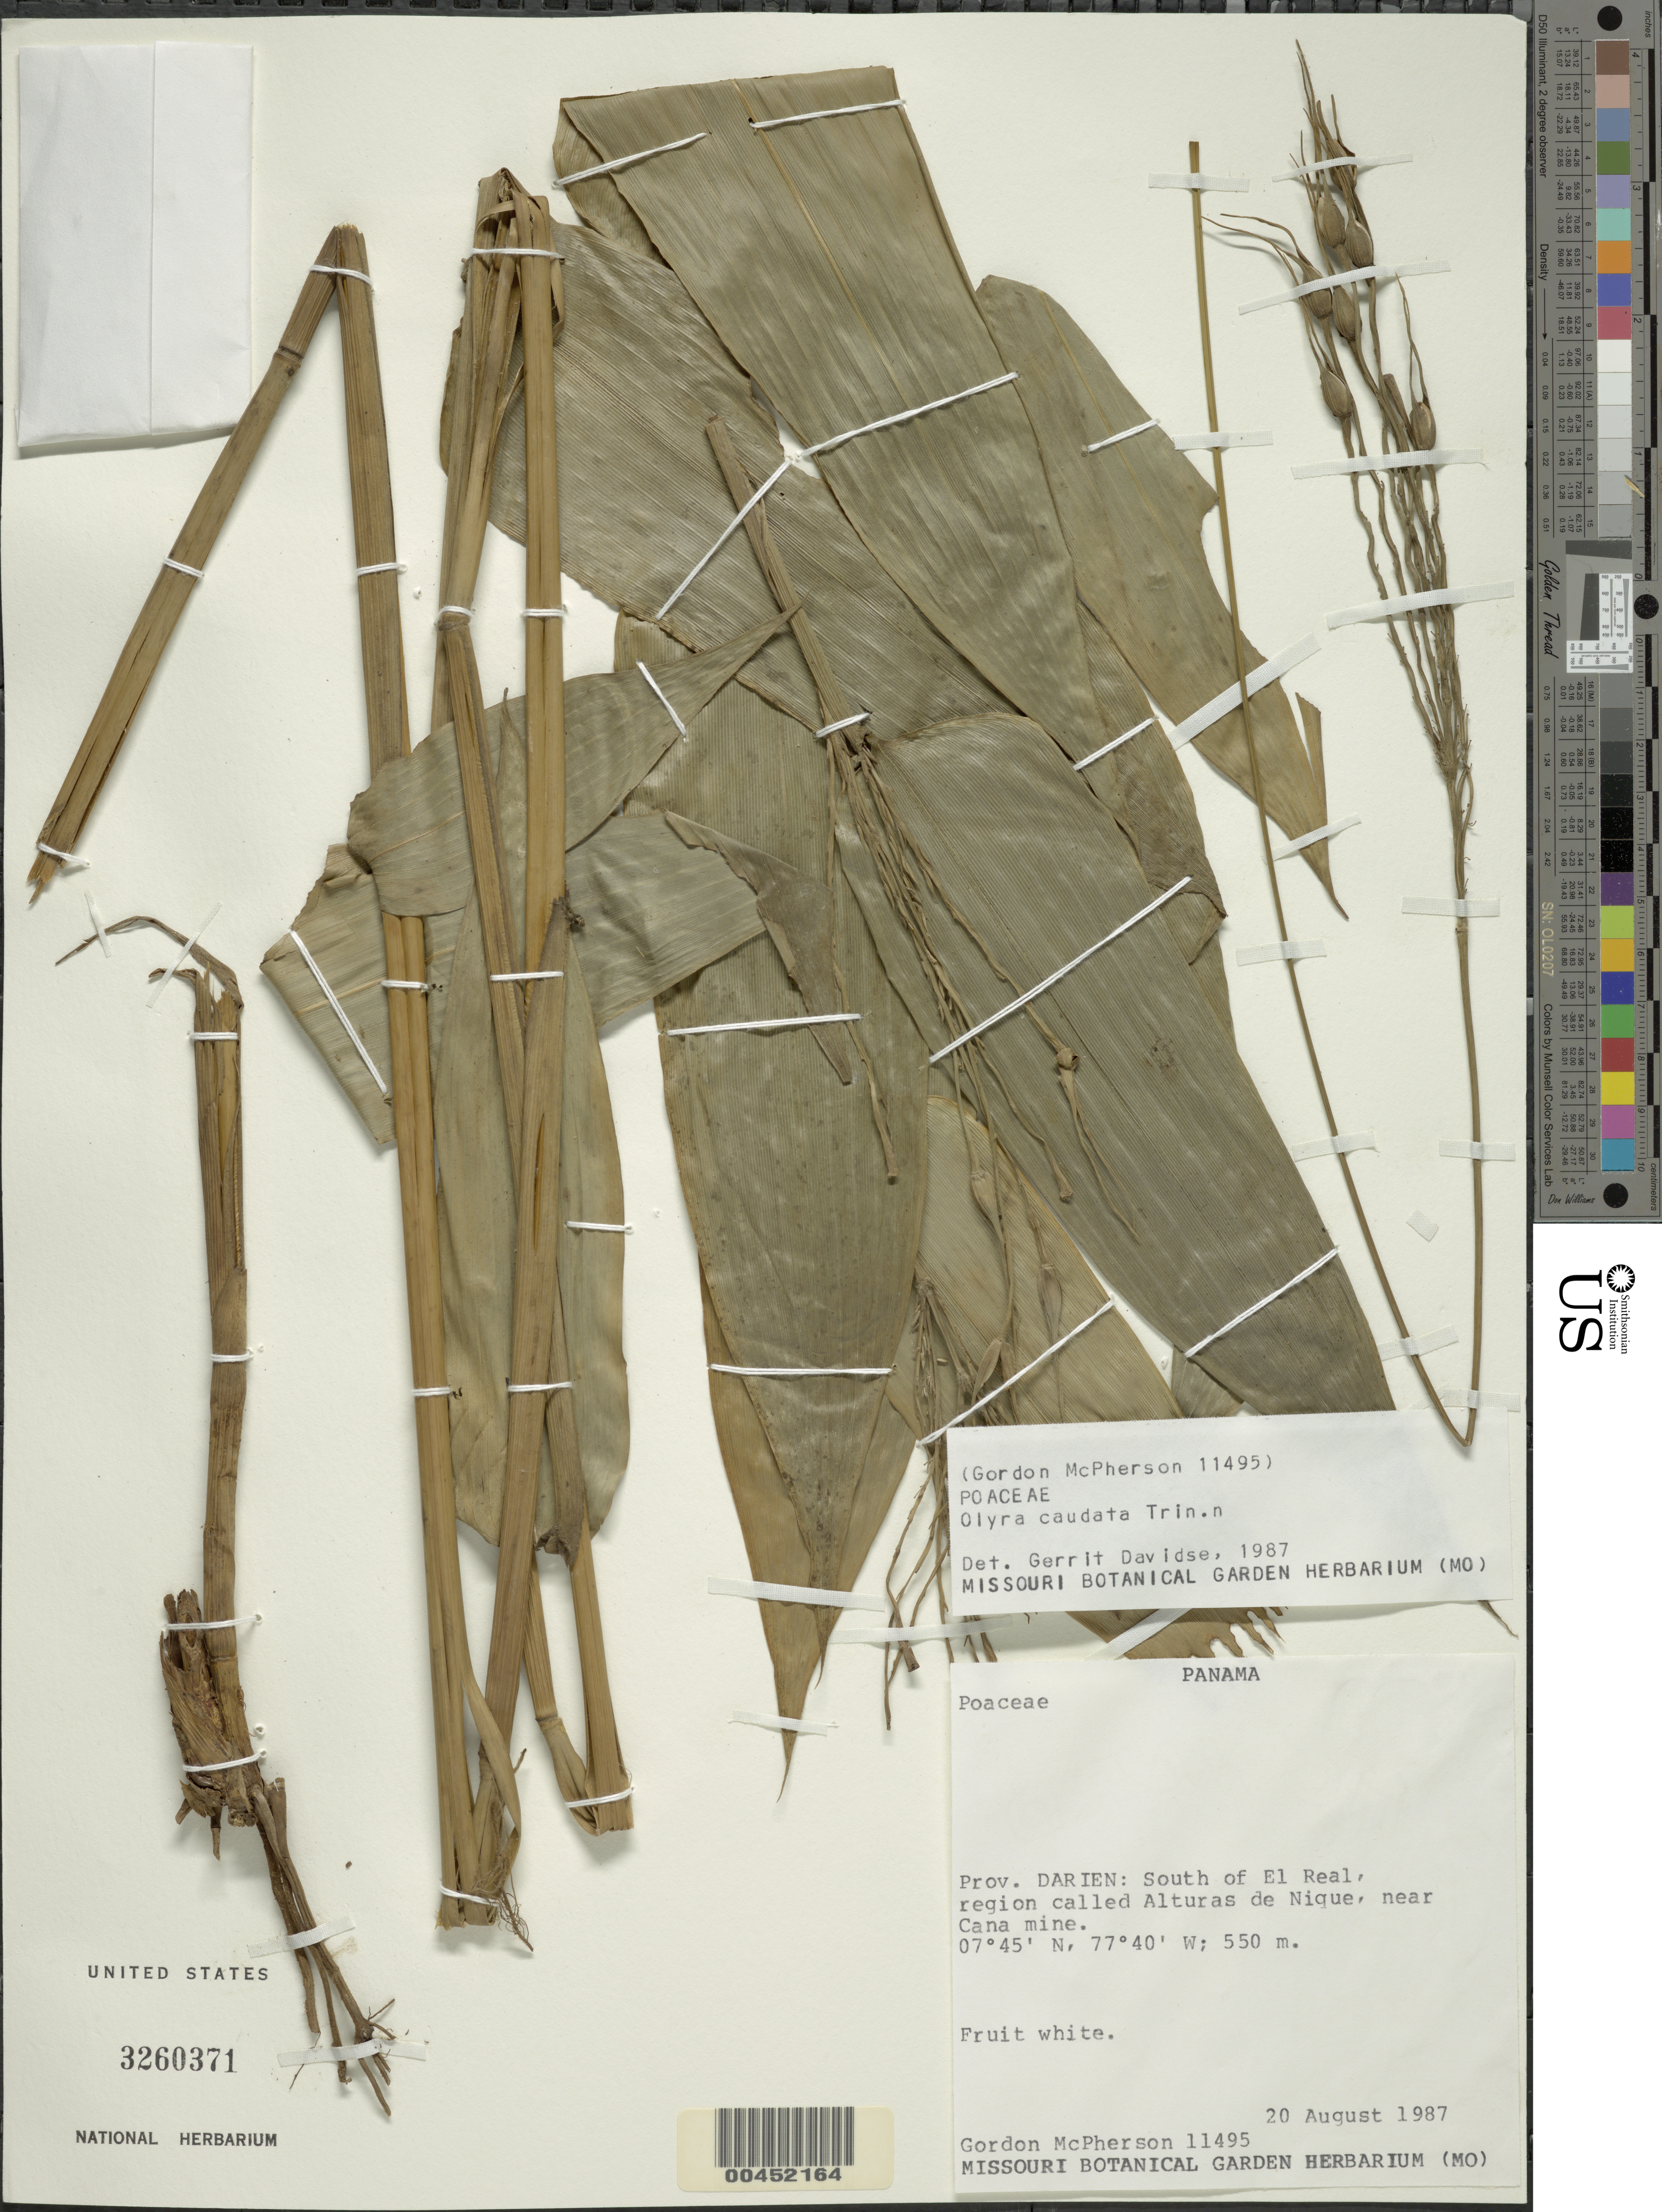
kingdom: Plantae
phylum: Tracheophyta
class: Liliopsida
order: Poales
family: Poaceae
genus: Olyra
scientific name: Olyra caudata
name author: Trin.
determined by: Davidse, Gerrit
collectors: G. D. McPherson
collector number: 11495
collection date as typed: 20 Aug 1987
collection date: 1987-08-20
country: Panama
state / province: Darién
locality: S of el Real, region called Alturas de Nique, near Cana min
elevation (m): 550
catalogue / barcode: US 3260371